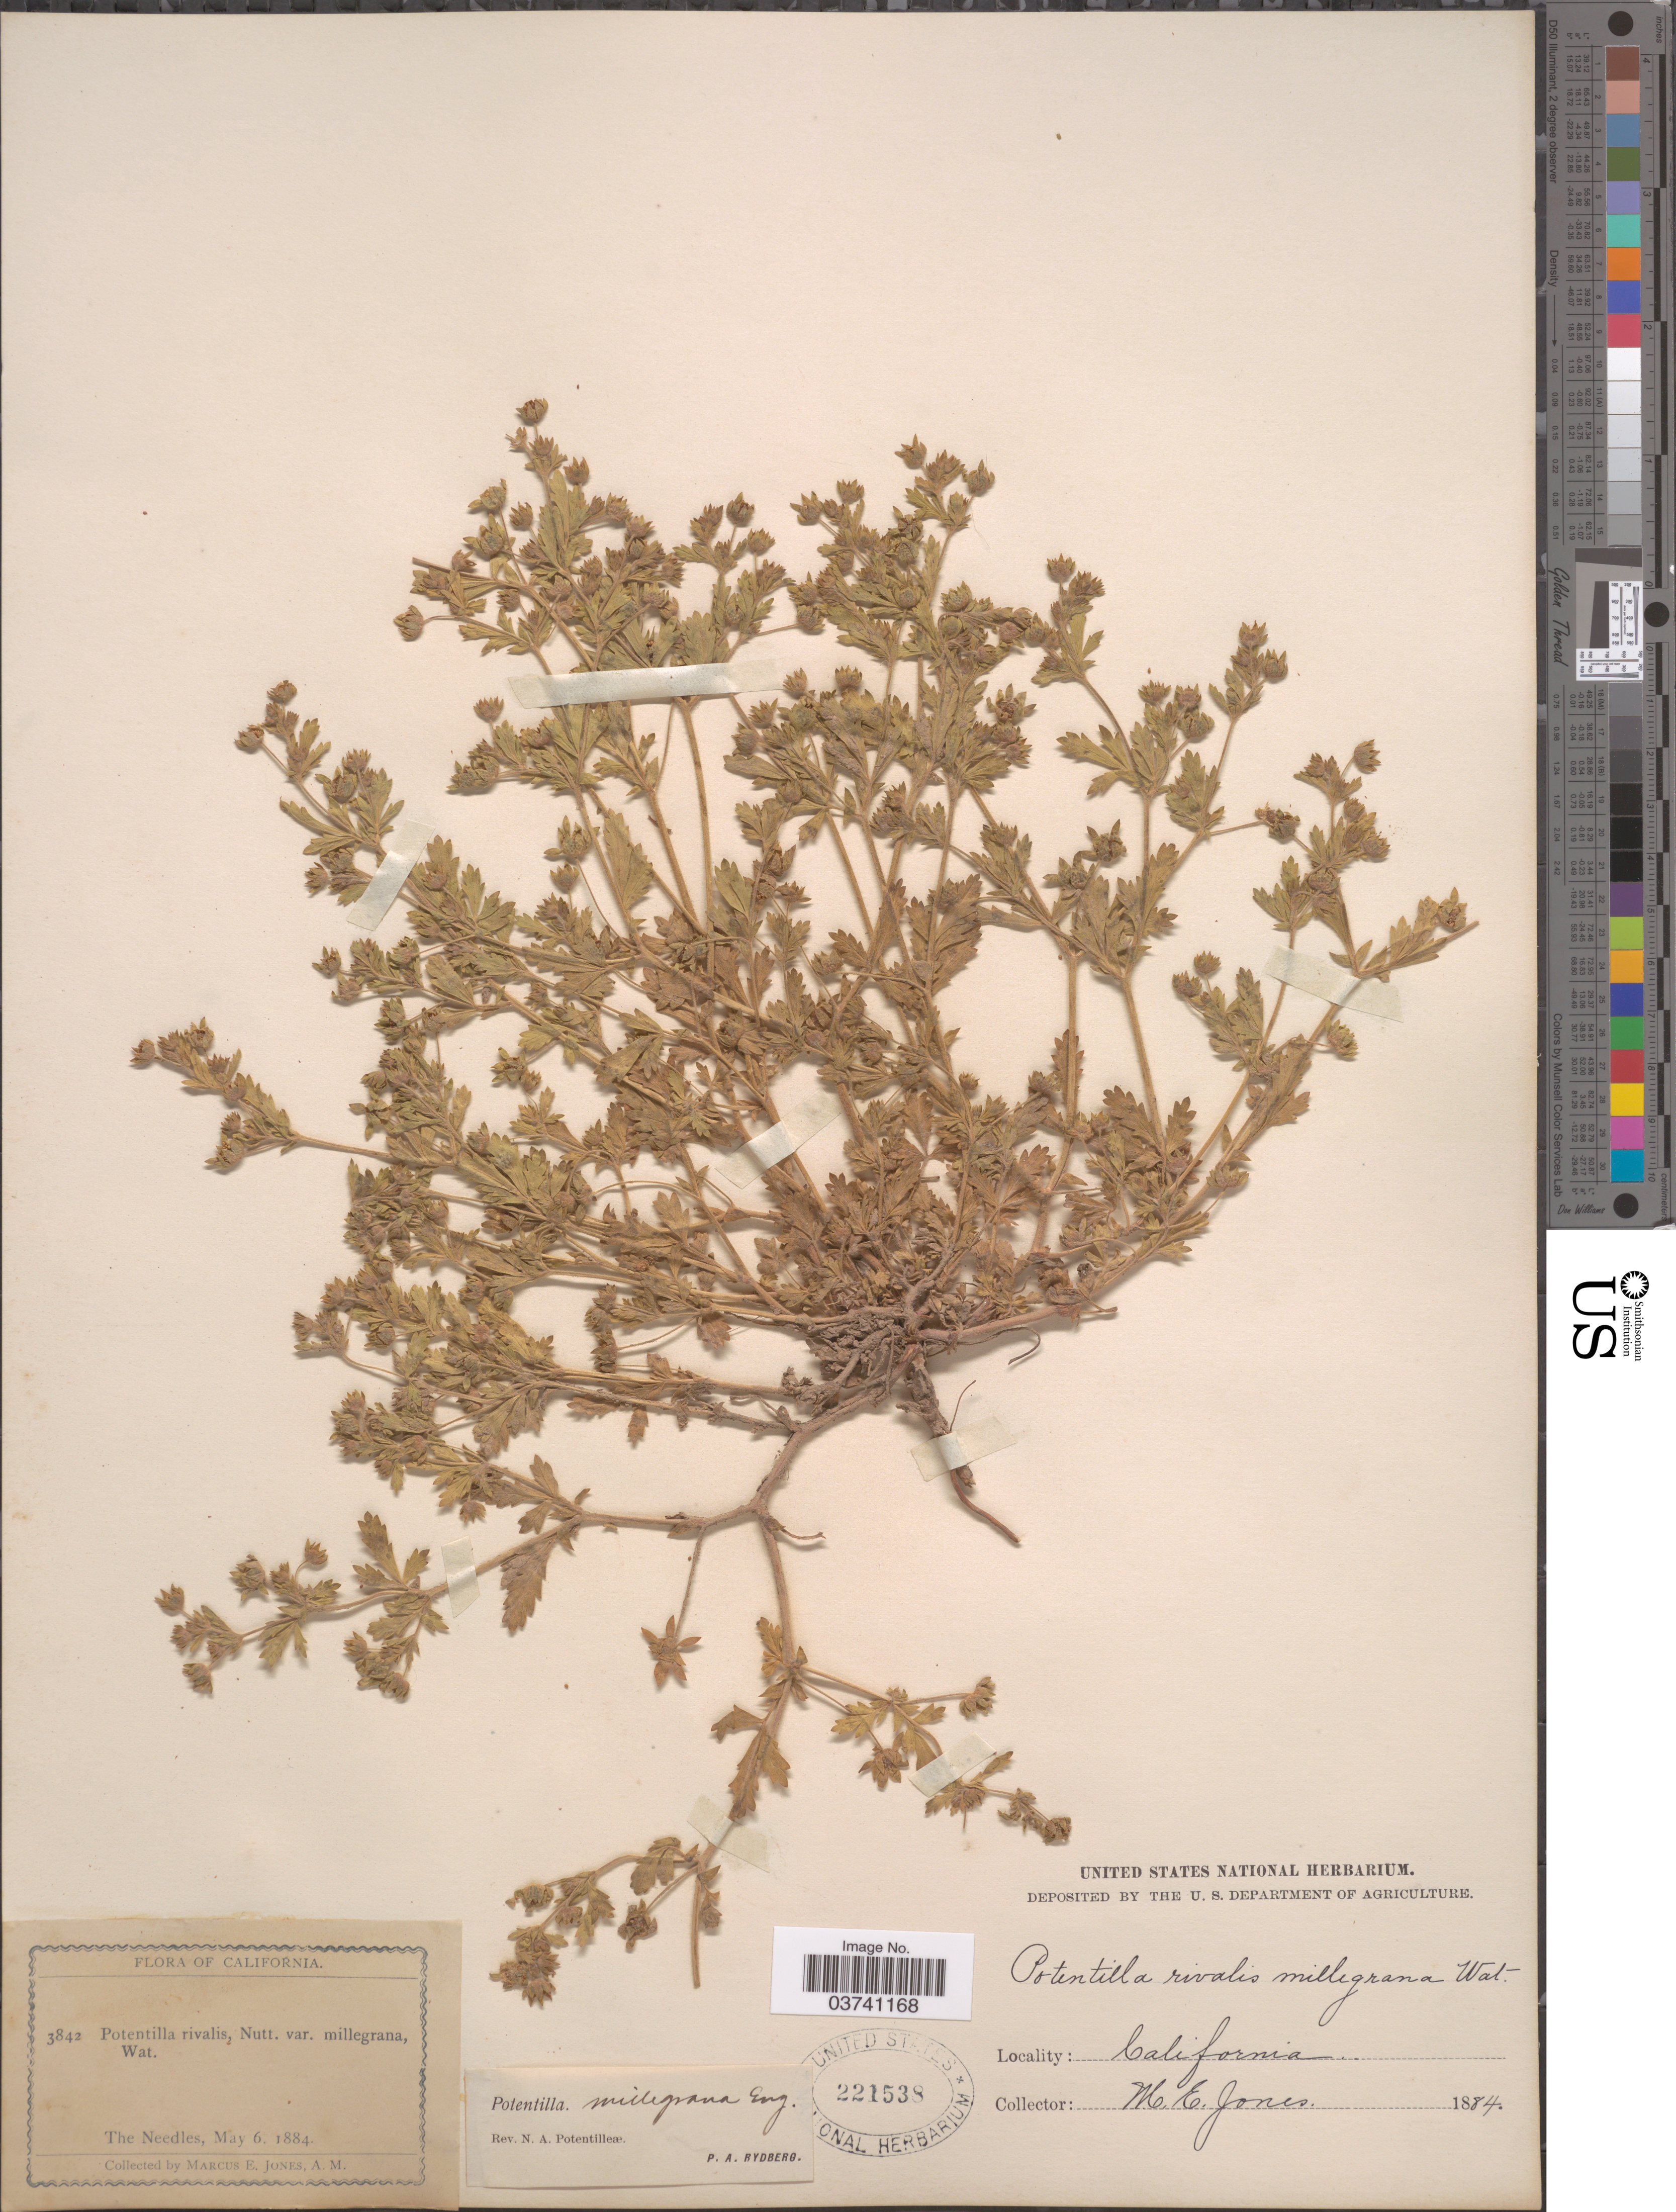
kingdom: Plantae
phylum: Tracheophyta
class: Magnoliopsida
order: Rosales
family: Rosaceae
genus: Potentilla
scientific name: Potentilla rivalis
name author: Nutt.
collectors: M. E. Jones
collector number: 3842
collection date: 1884-05-06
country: United States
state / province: California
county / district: San Bernardino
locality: The Needles.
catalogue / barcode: US 221538